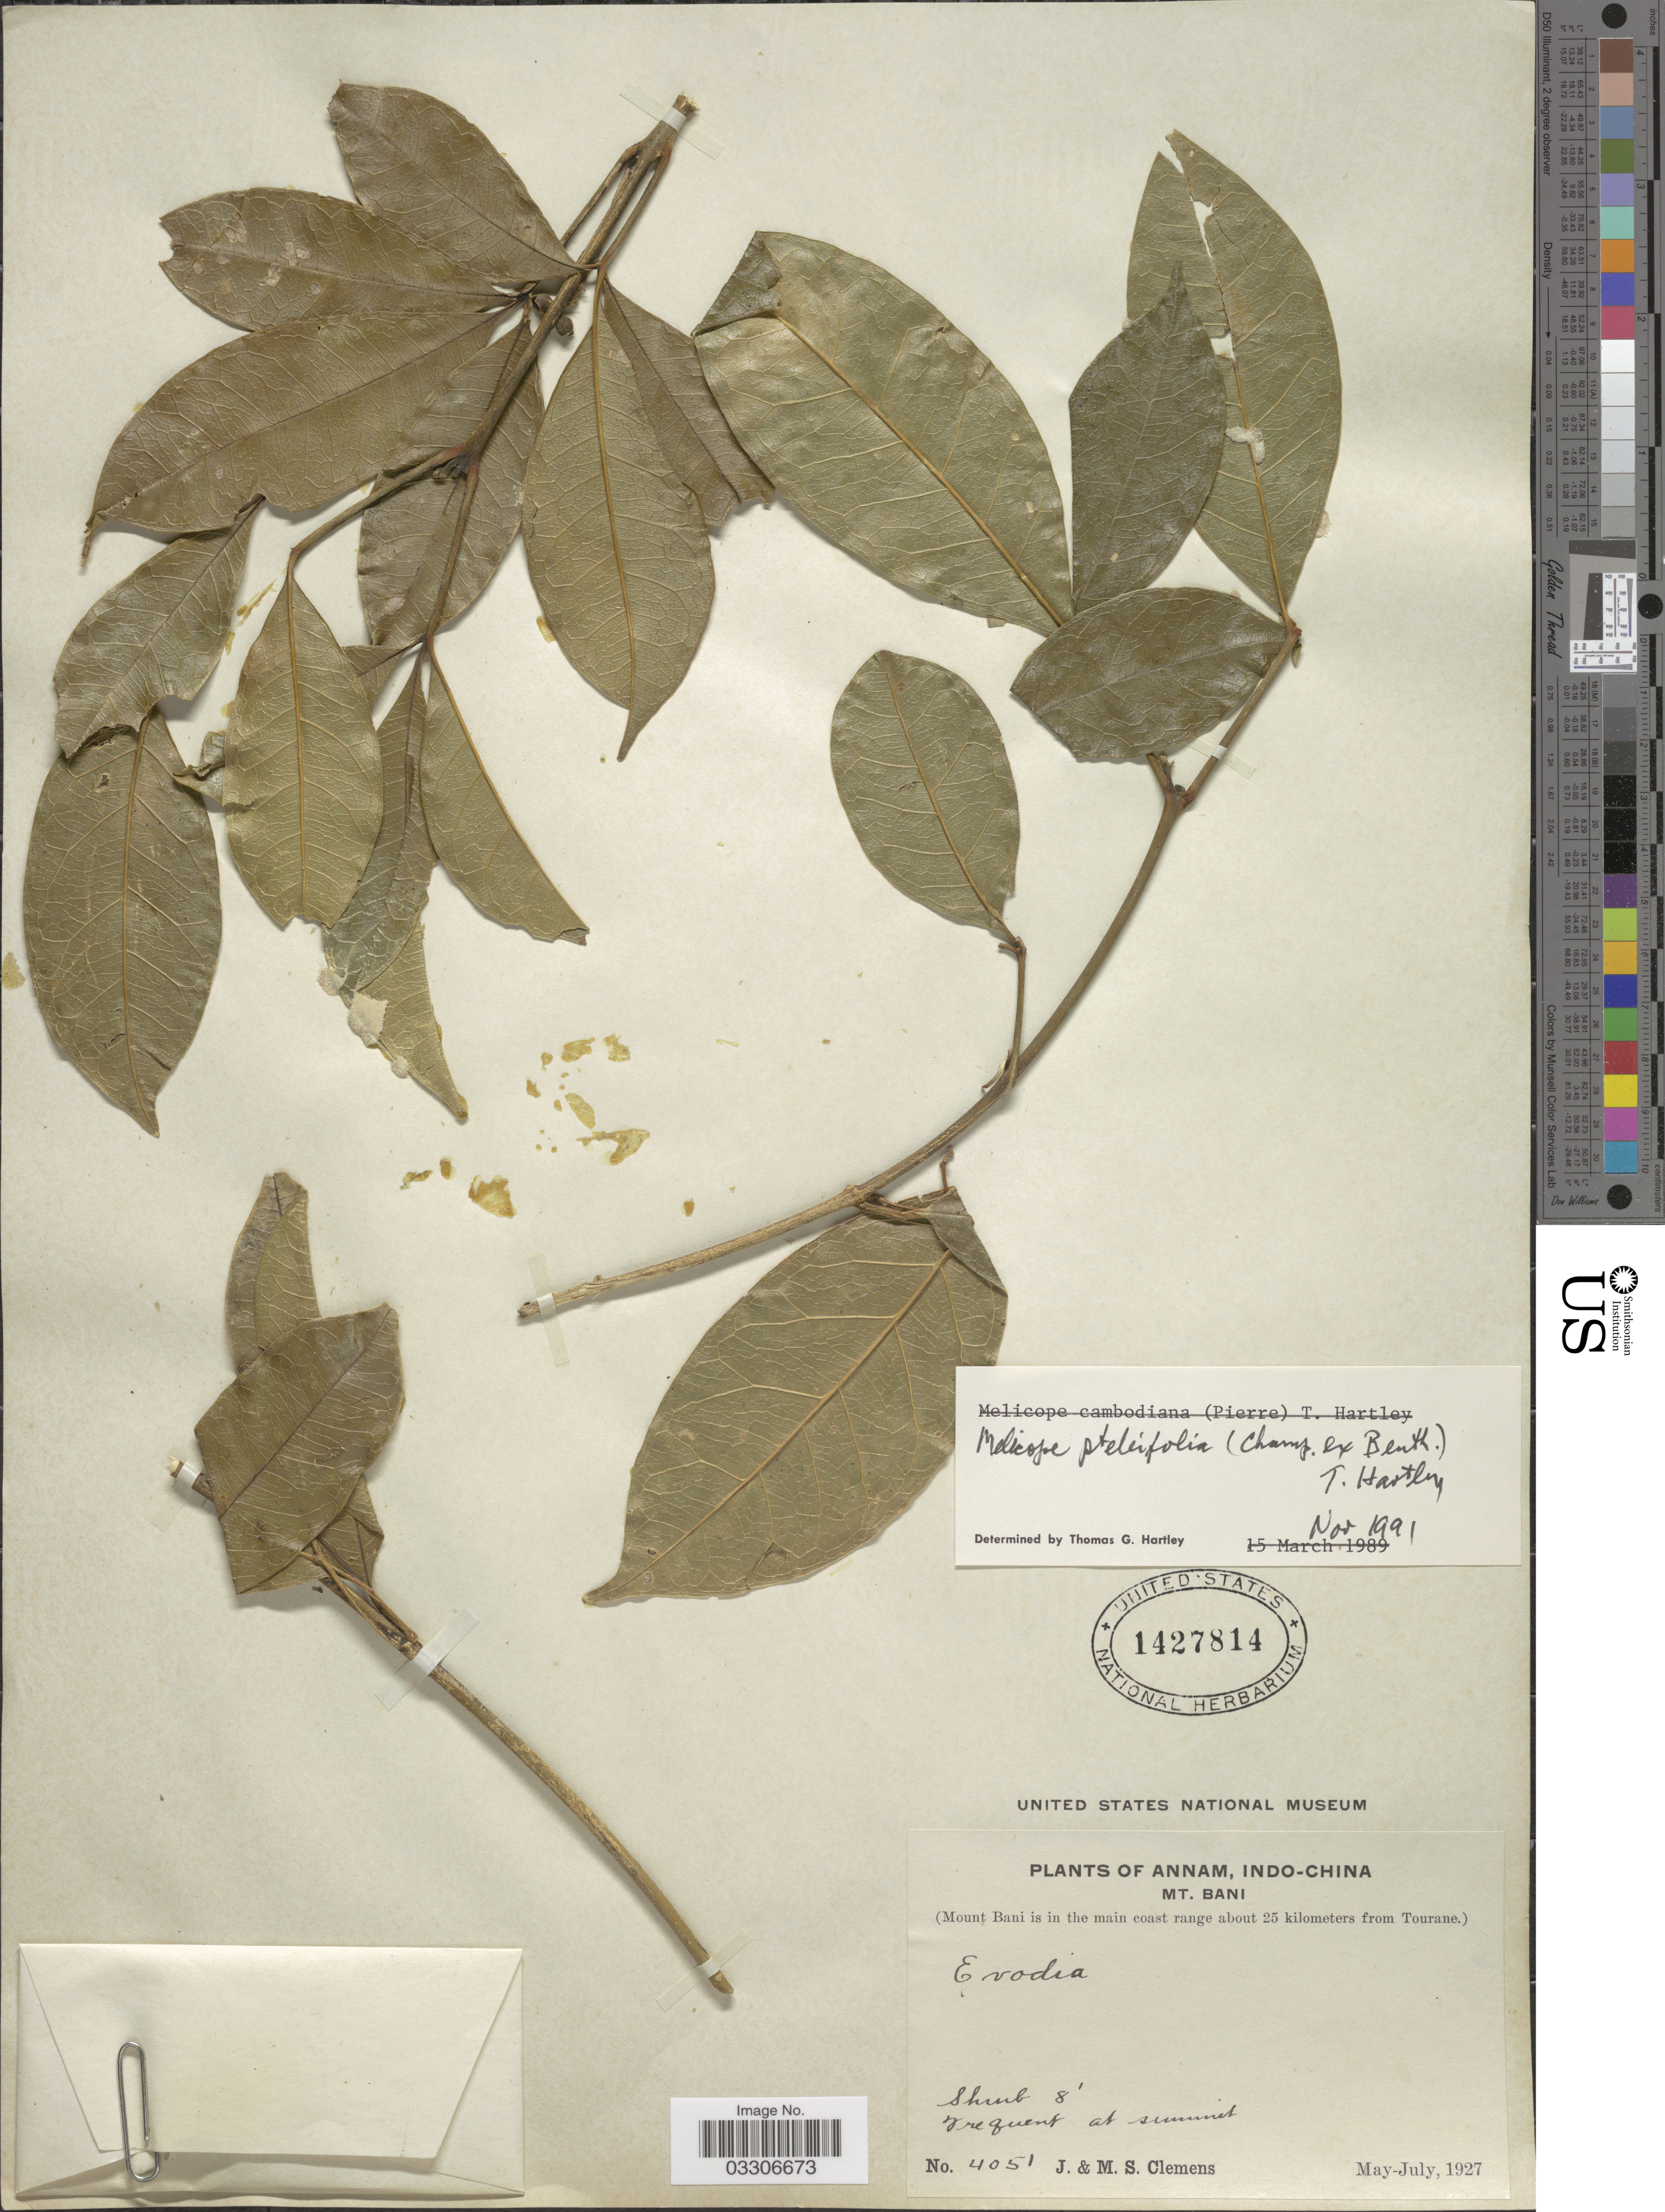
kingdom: Plantae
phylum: Tracheophyta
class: Magnoliopsida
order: Sapindales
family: Rutaceae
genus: Melicope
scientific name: Melicope pteleifolia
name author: (Champ. ex Benth.) T.G. Hartley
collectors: J. Clemens & M. S. Clemens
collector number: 4051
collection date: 1927-05/1927-07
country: Vietnam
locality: Annam, Indo-China. Mt. Bani. (Mount Bain is in the main range about 25 kilometers from Tourane.).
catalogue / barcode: US 1427814